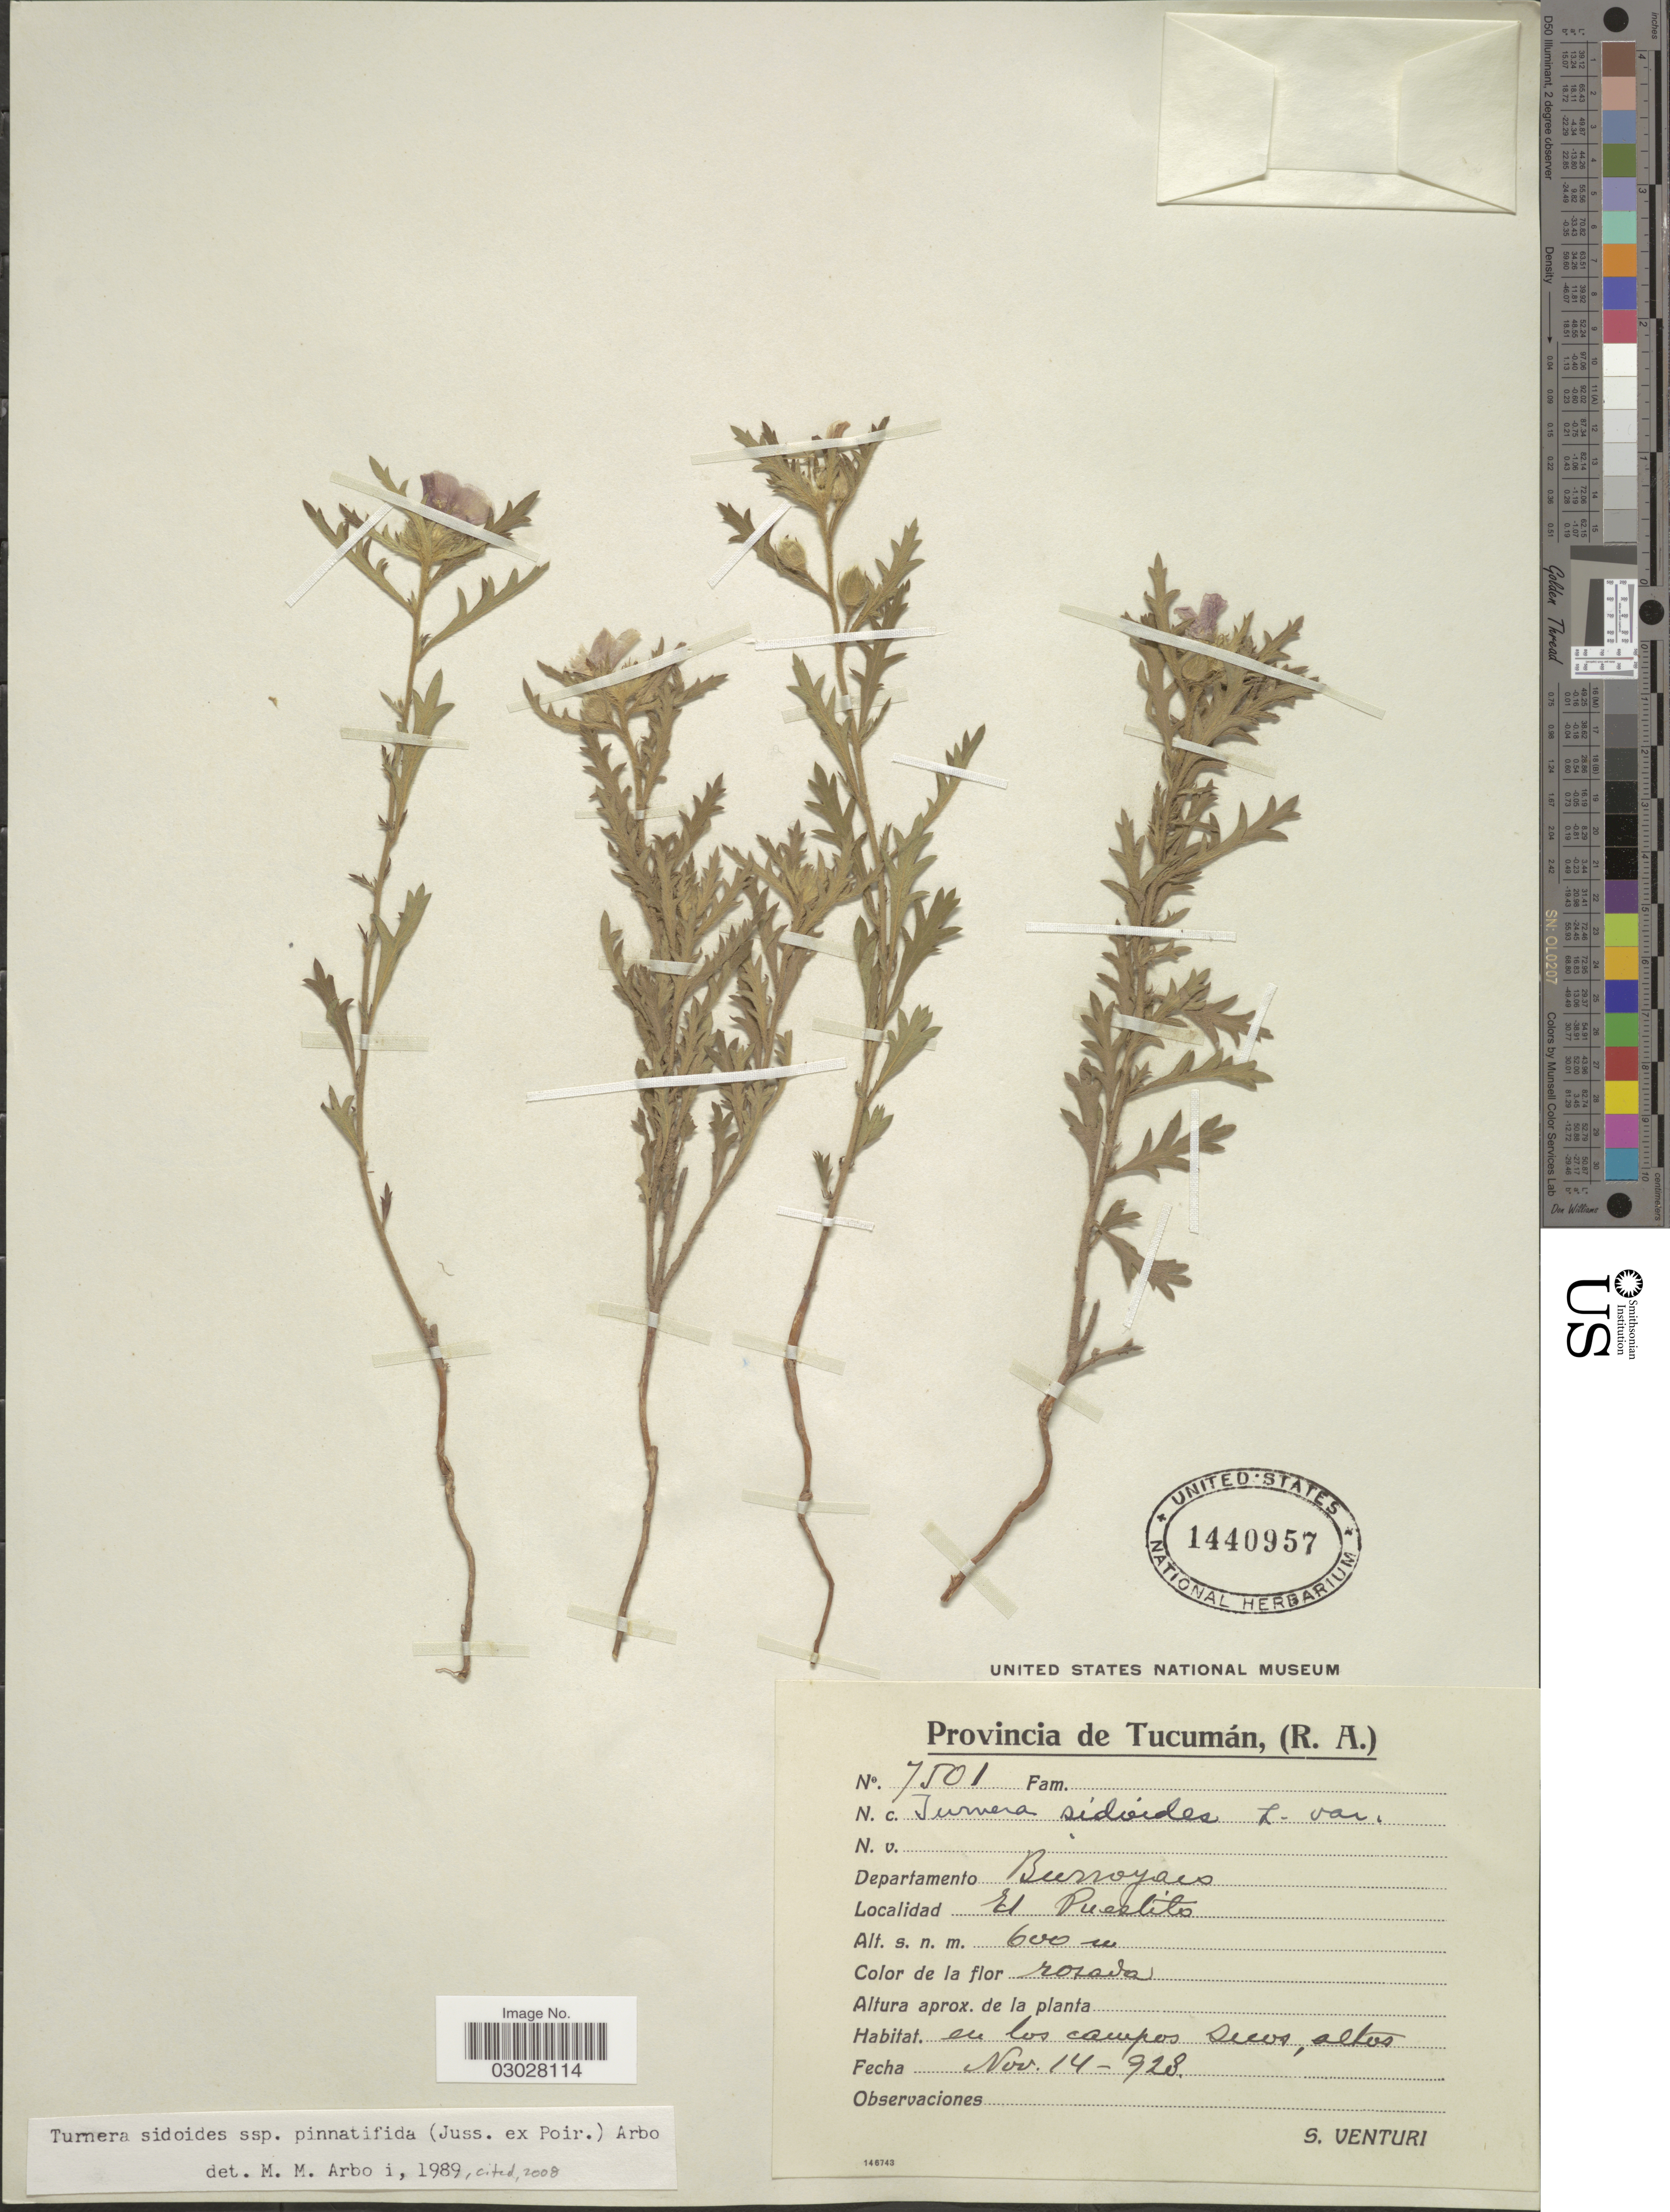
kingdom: Plantae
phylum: Tracheophyta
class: Magnoliopsida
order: Malpighiales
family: Turneraceae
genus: Turnera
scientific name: Turnera sidoides subsp. pinnatifida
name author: (Juss. ex Poir.) Arbo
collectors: S. Venturi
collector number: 7501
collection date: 1928-11-14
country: Argentina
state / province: Tucuman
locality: Provincia de Tucumán, (R.A.). Departamento Burroyaes. El Pueslito.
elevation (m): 600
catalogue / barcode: US 1440957